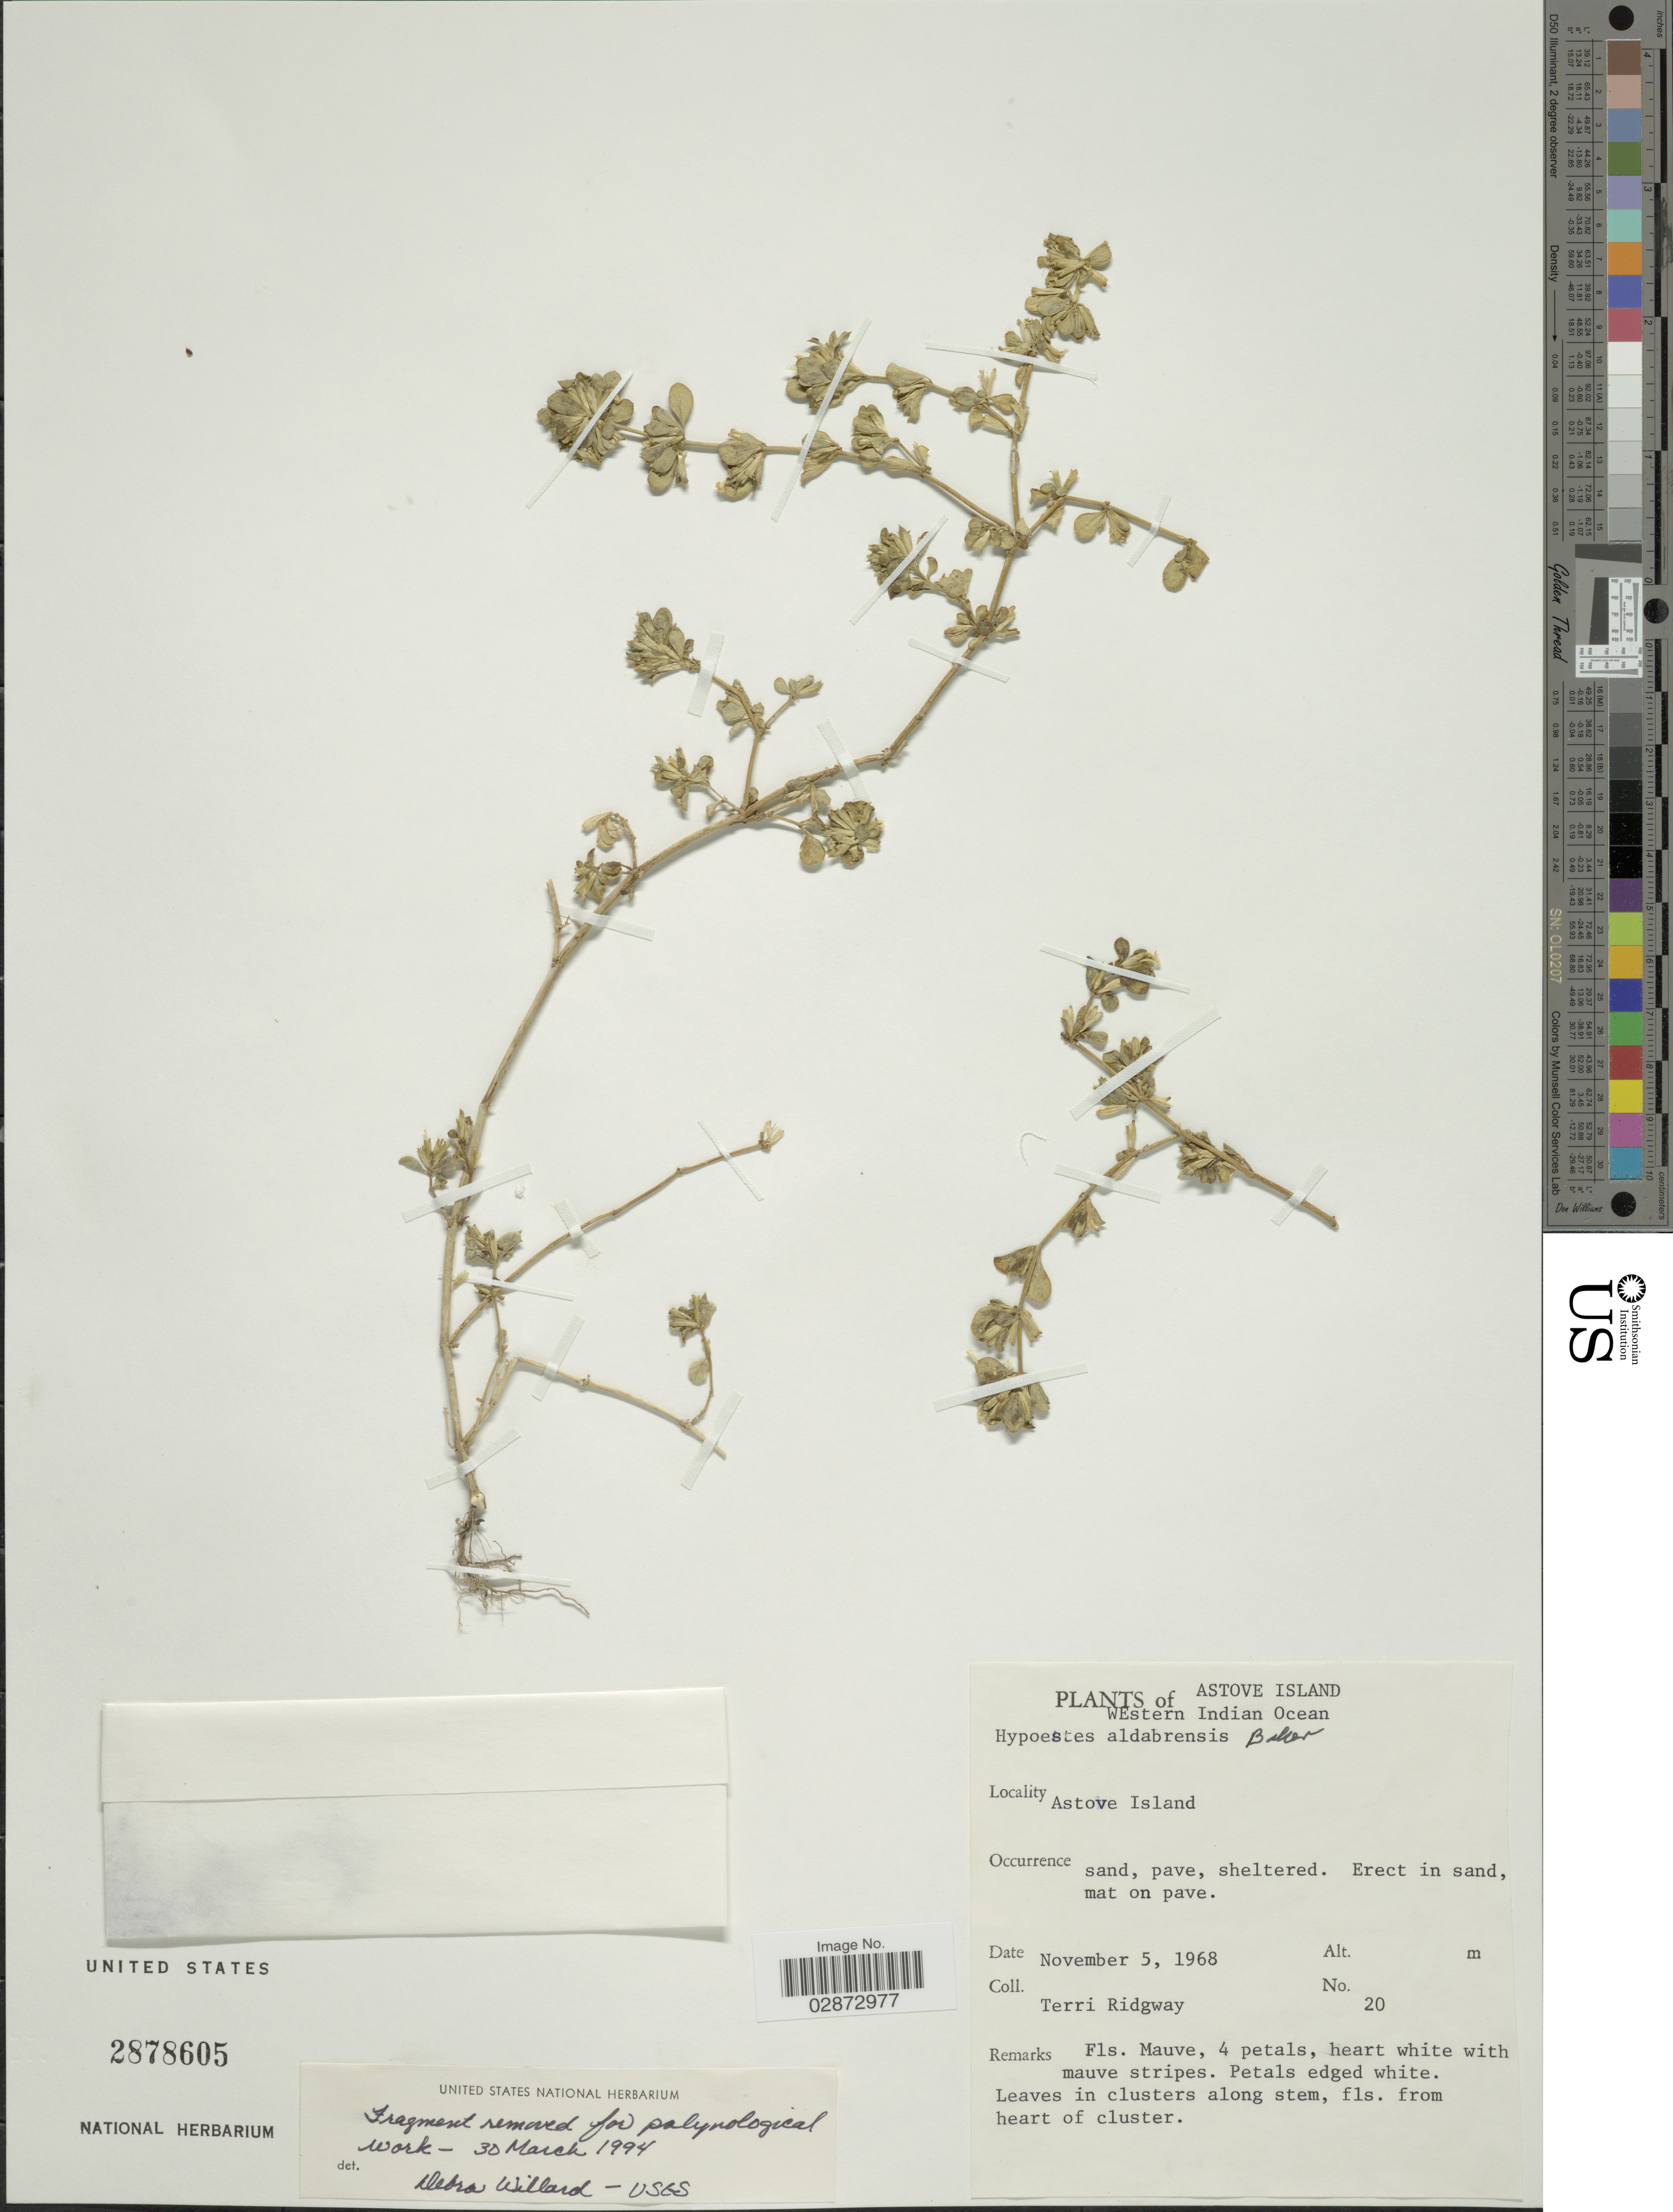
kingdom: Plantae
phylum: Tracheophyta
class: Magnoliopsida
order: Lamiales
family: Acanthaceae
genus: Hypoestes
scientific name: Hypoestes aldabrensis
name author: Baker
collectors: T. Ridgway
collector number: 20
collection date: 1968-11-05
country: Seychelles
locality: Astove Island. Western Indian Ocean.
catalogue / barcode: US 2878605